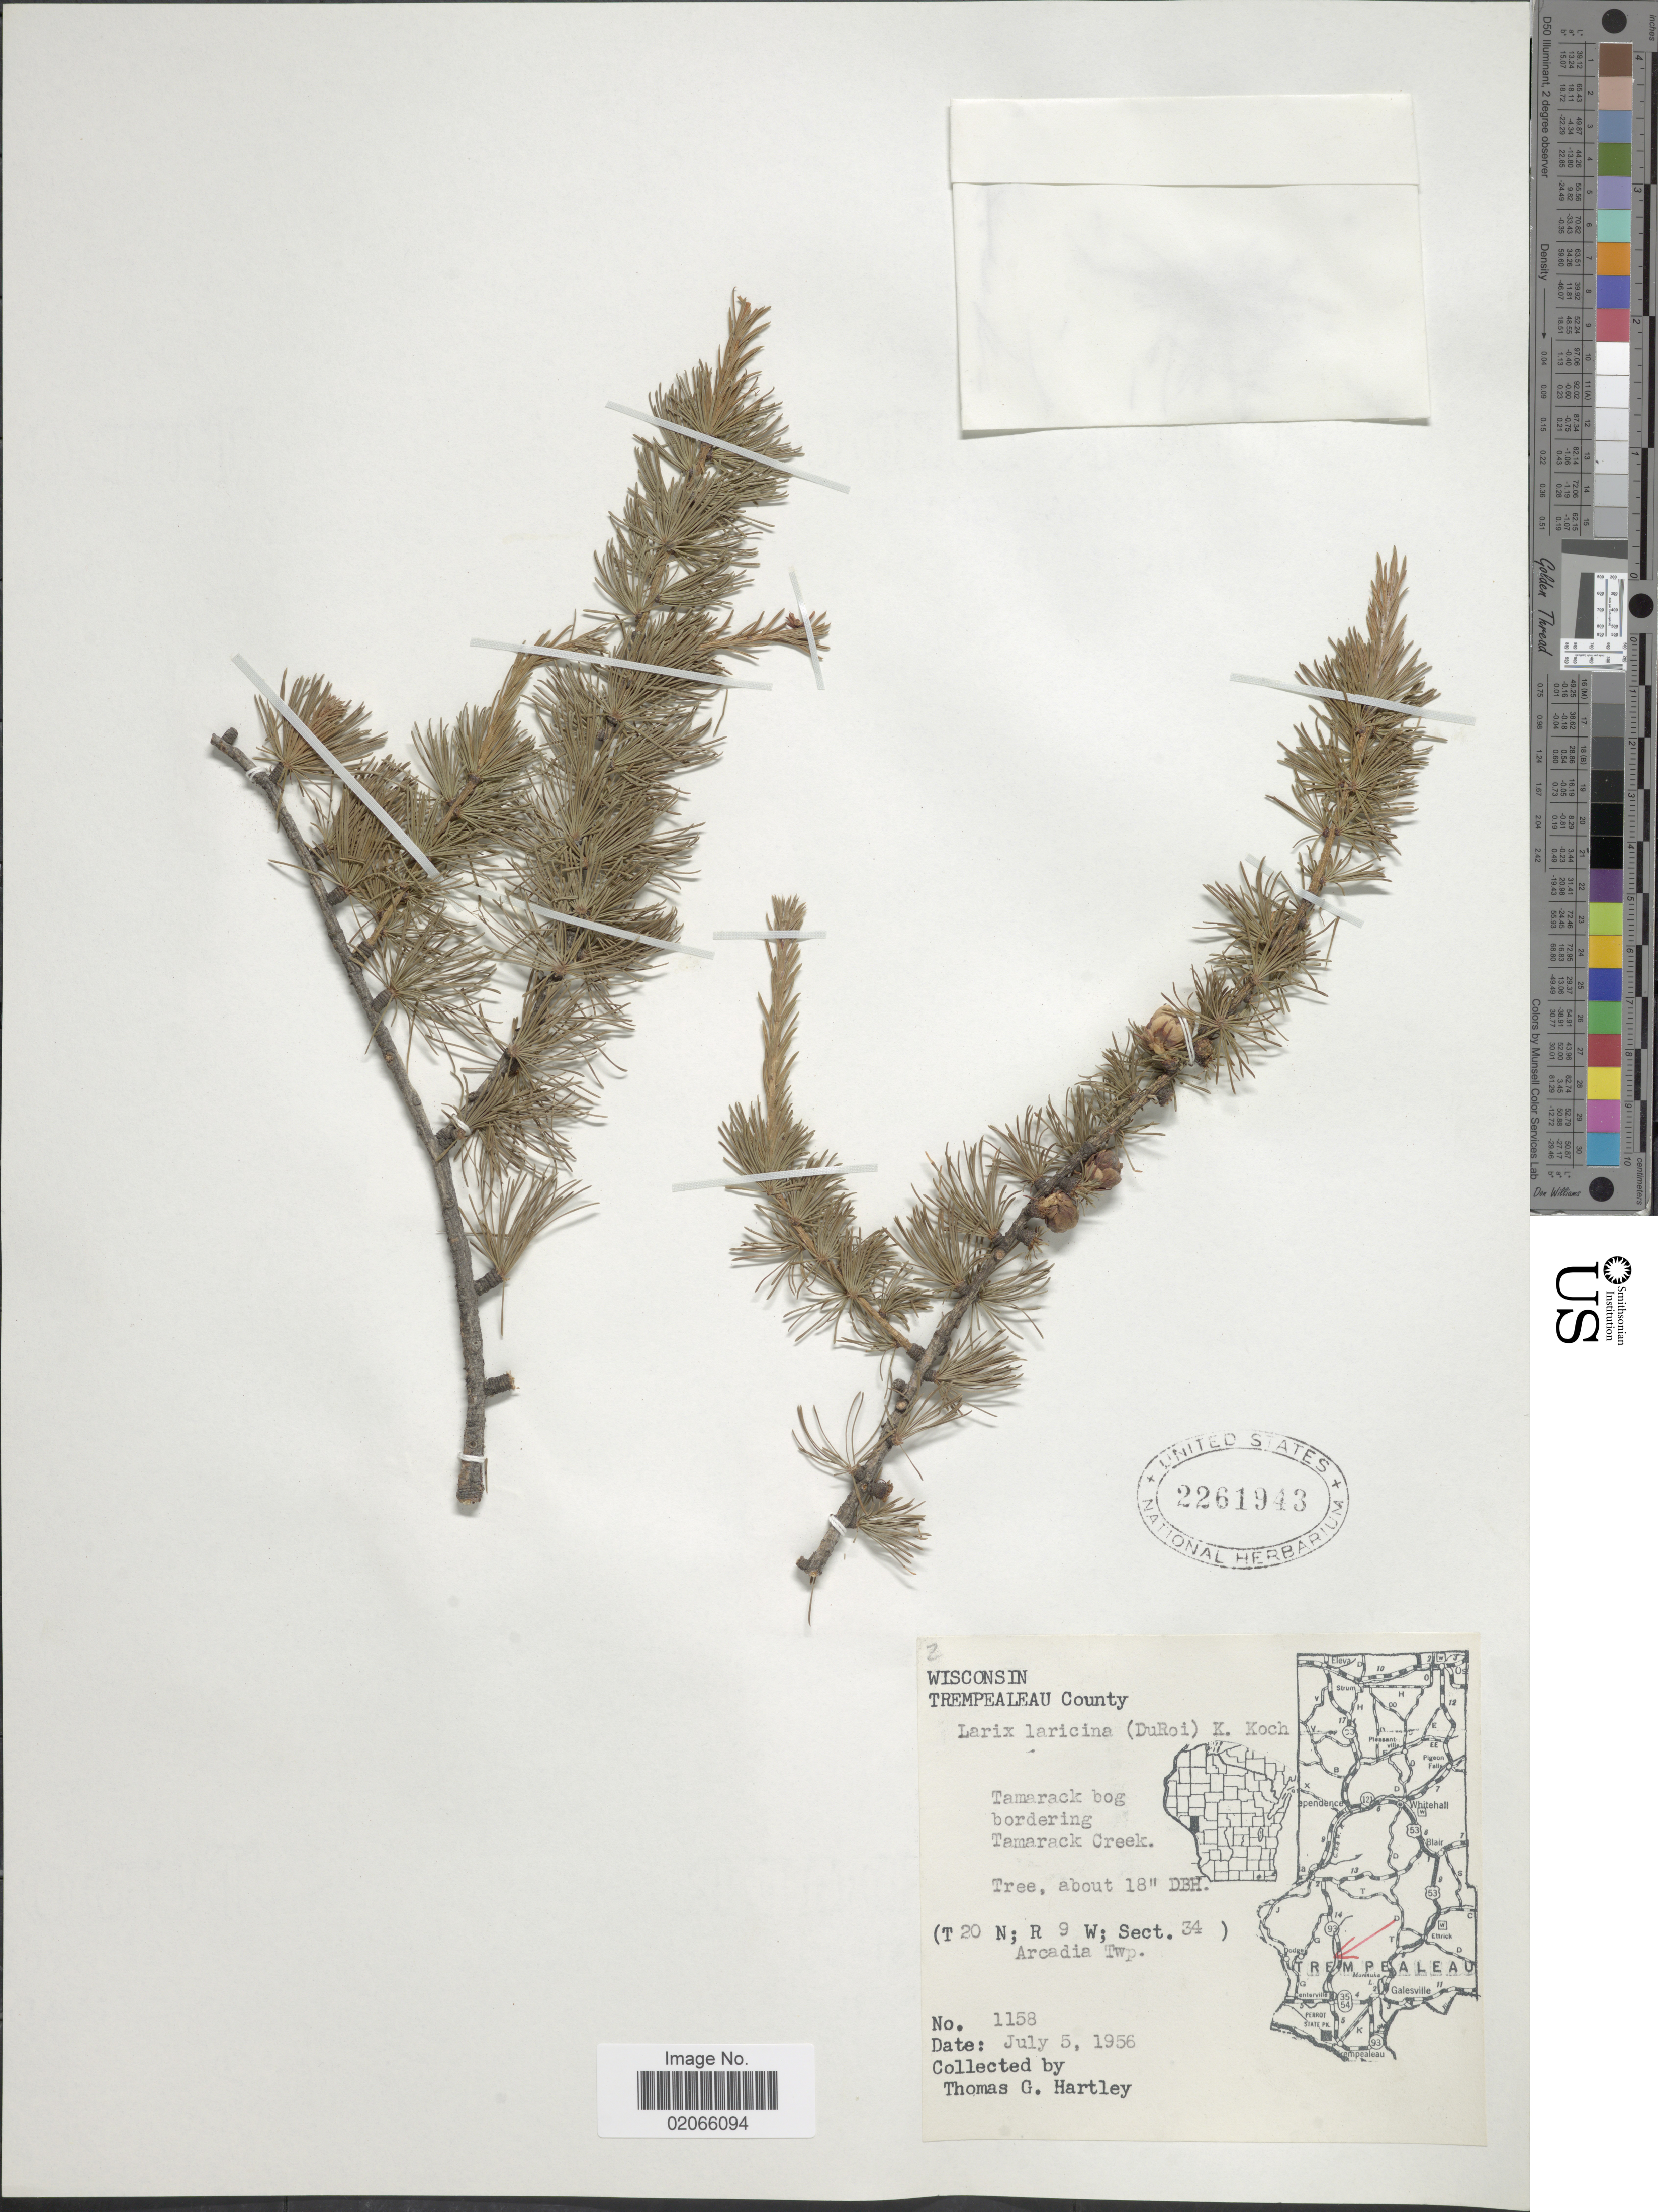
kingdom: Plantae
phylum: Tracheophyta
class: Pinopsida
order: Pinales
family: Pinaceae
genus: Larix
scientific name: Larix laricina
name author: (Du Roi) K. Koch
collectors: T. G. Hartley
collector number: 1158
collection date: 1956-07-05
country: United States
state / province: Wisconsin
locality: Wisconsin, Trempealeau county, Tamarack bog, bordering Tamarack Creek. (T20 N; R9W; Sect.34) Arcadia Twp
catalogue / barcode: US 2261943